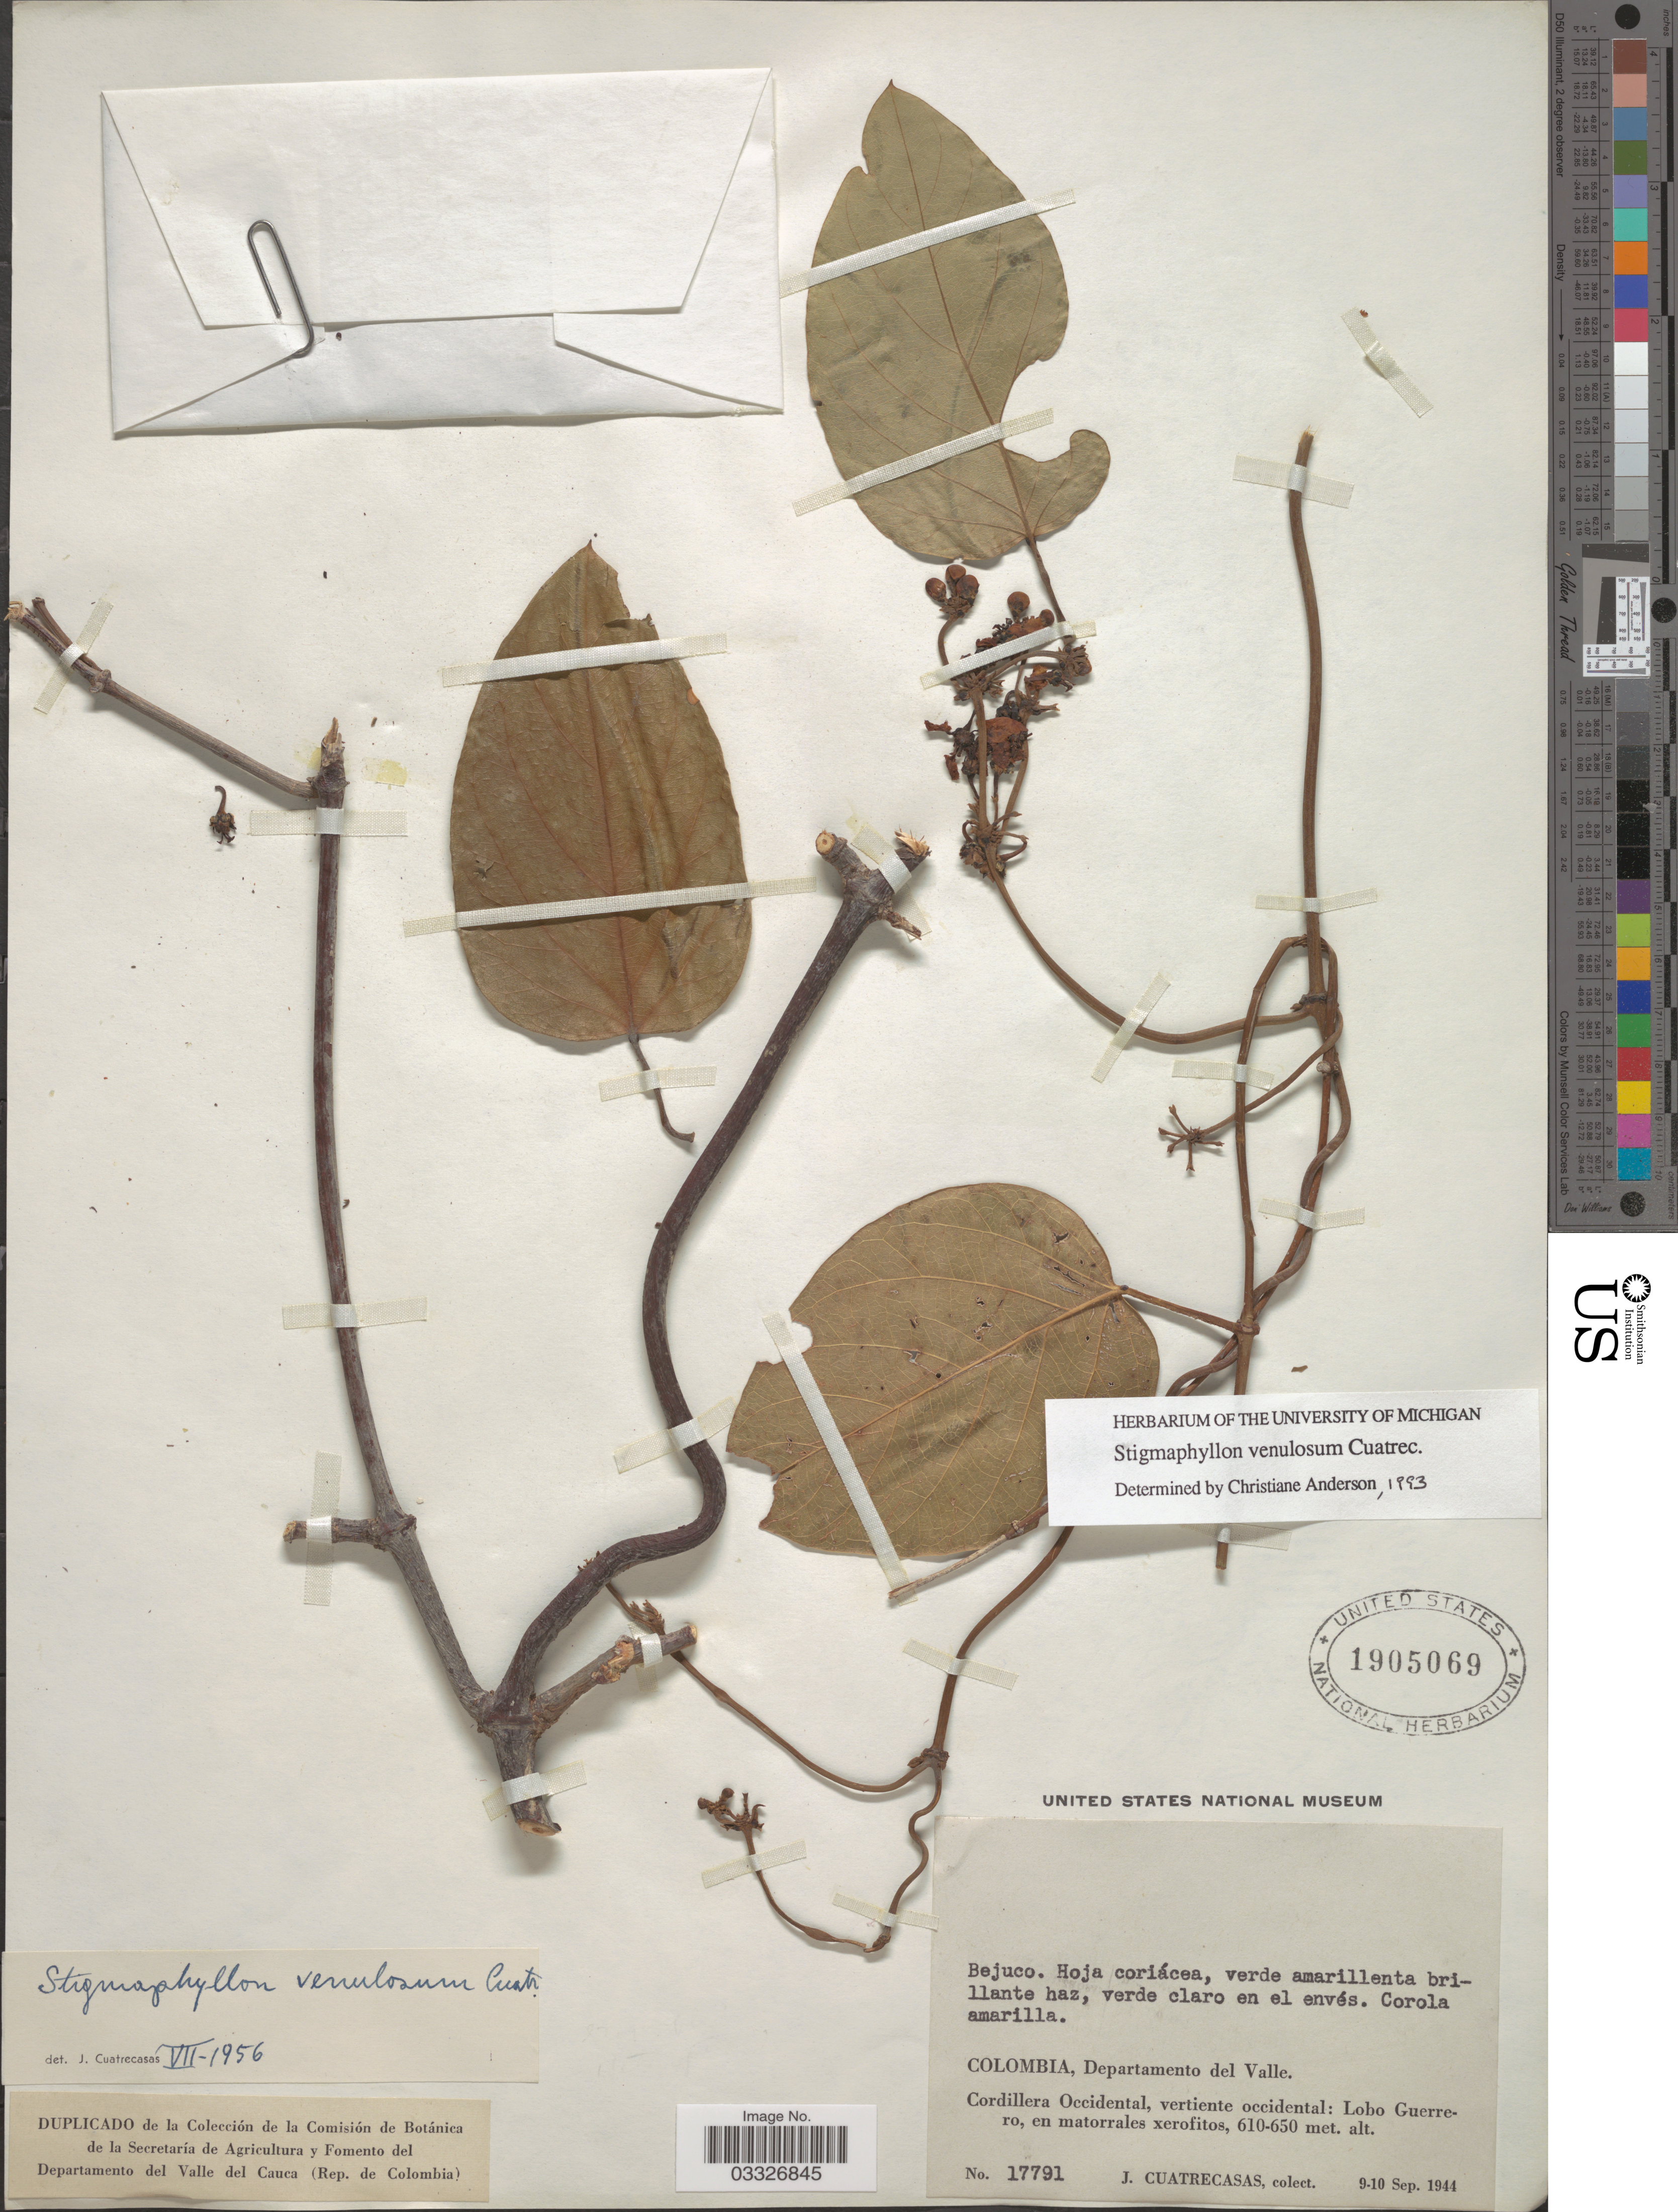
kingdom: Plantae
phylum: Tracheophyta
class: Magnoliopsida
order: Malpighiales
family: Malpighiaceae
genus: Stigmaphyllon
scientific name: Stigmaphyllon venulosum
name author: Cuatrec.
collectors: J. Cuatrecasas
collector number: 17791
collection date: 1944-09-09/1944-09-10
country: Colombia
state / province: Valle del Cauca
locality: Departamento del Valle. Cordillera Occidental, vertiente occidental: Lobo Guerrero.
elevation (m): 610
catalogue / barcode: US 1905069